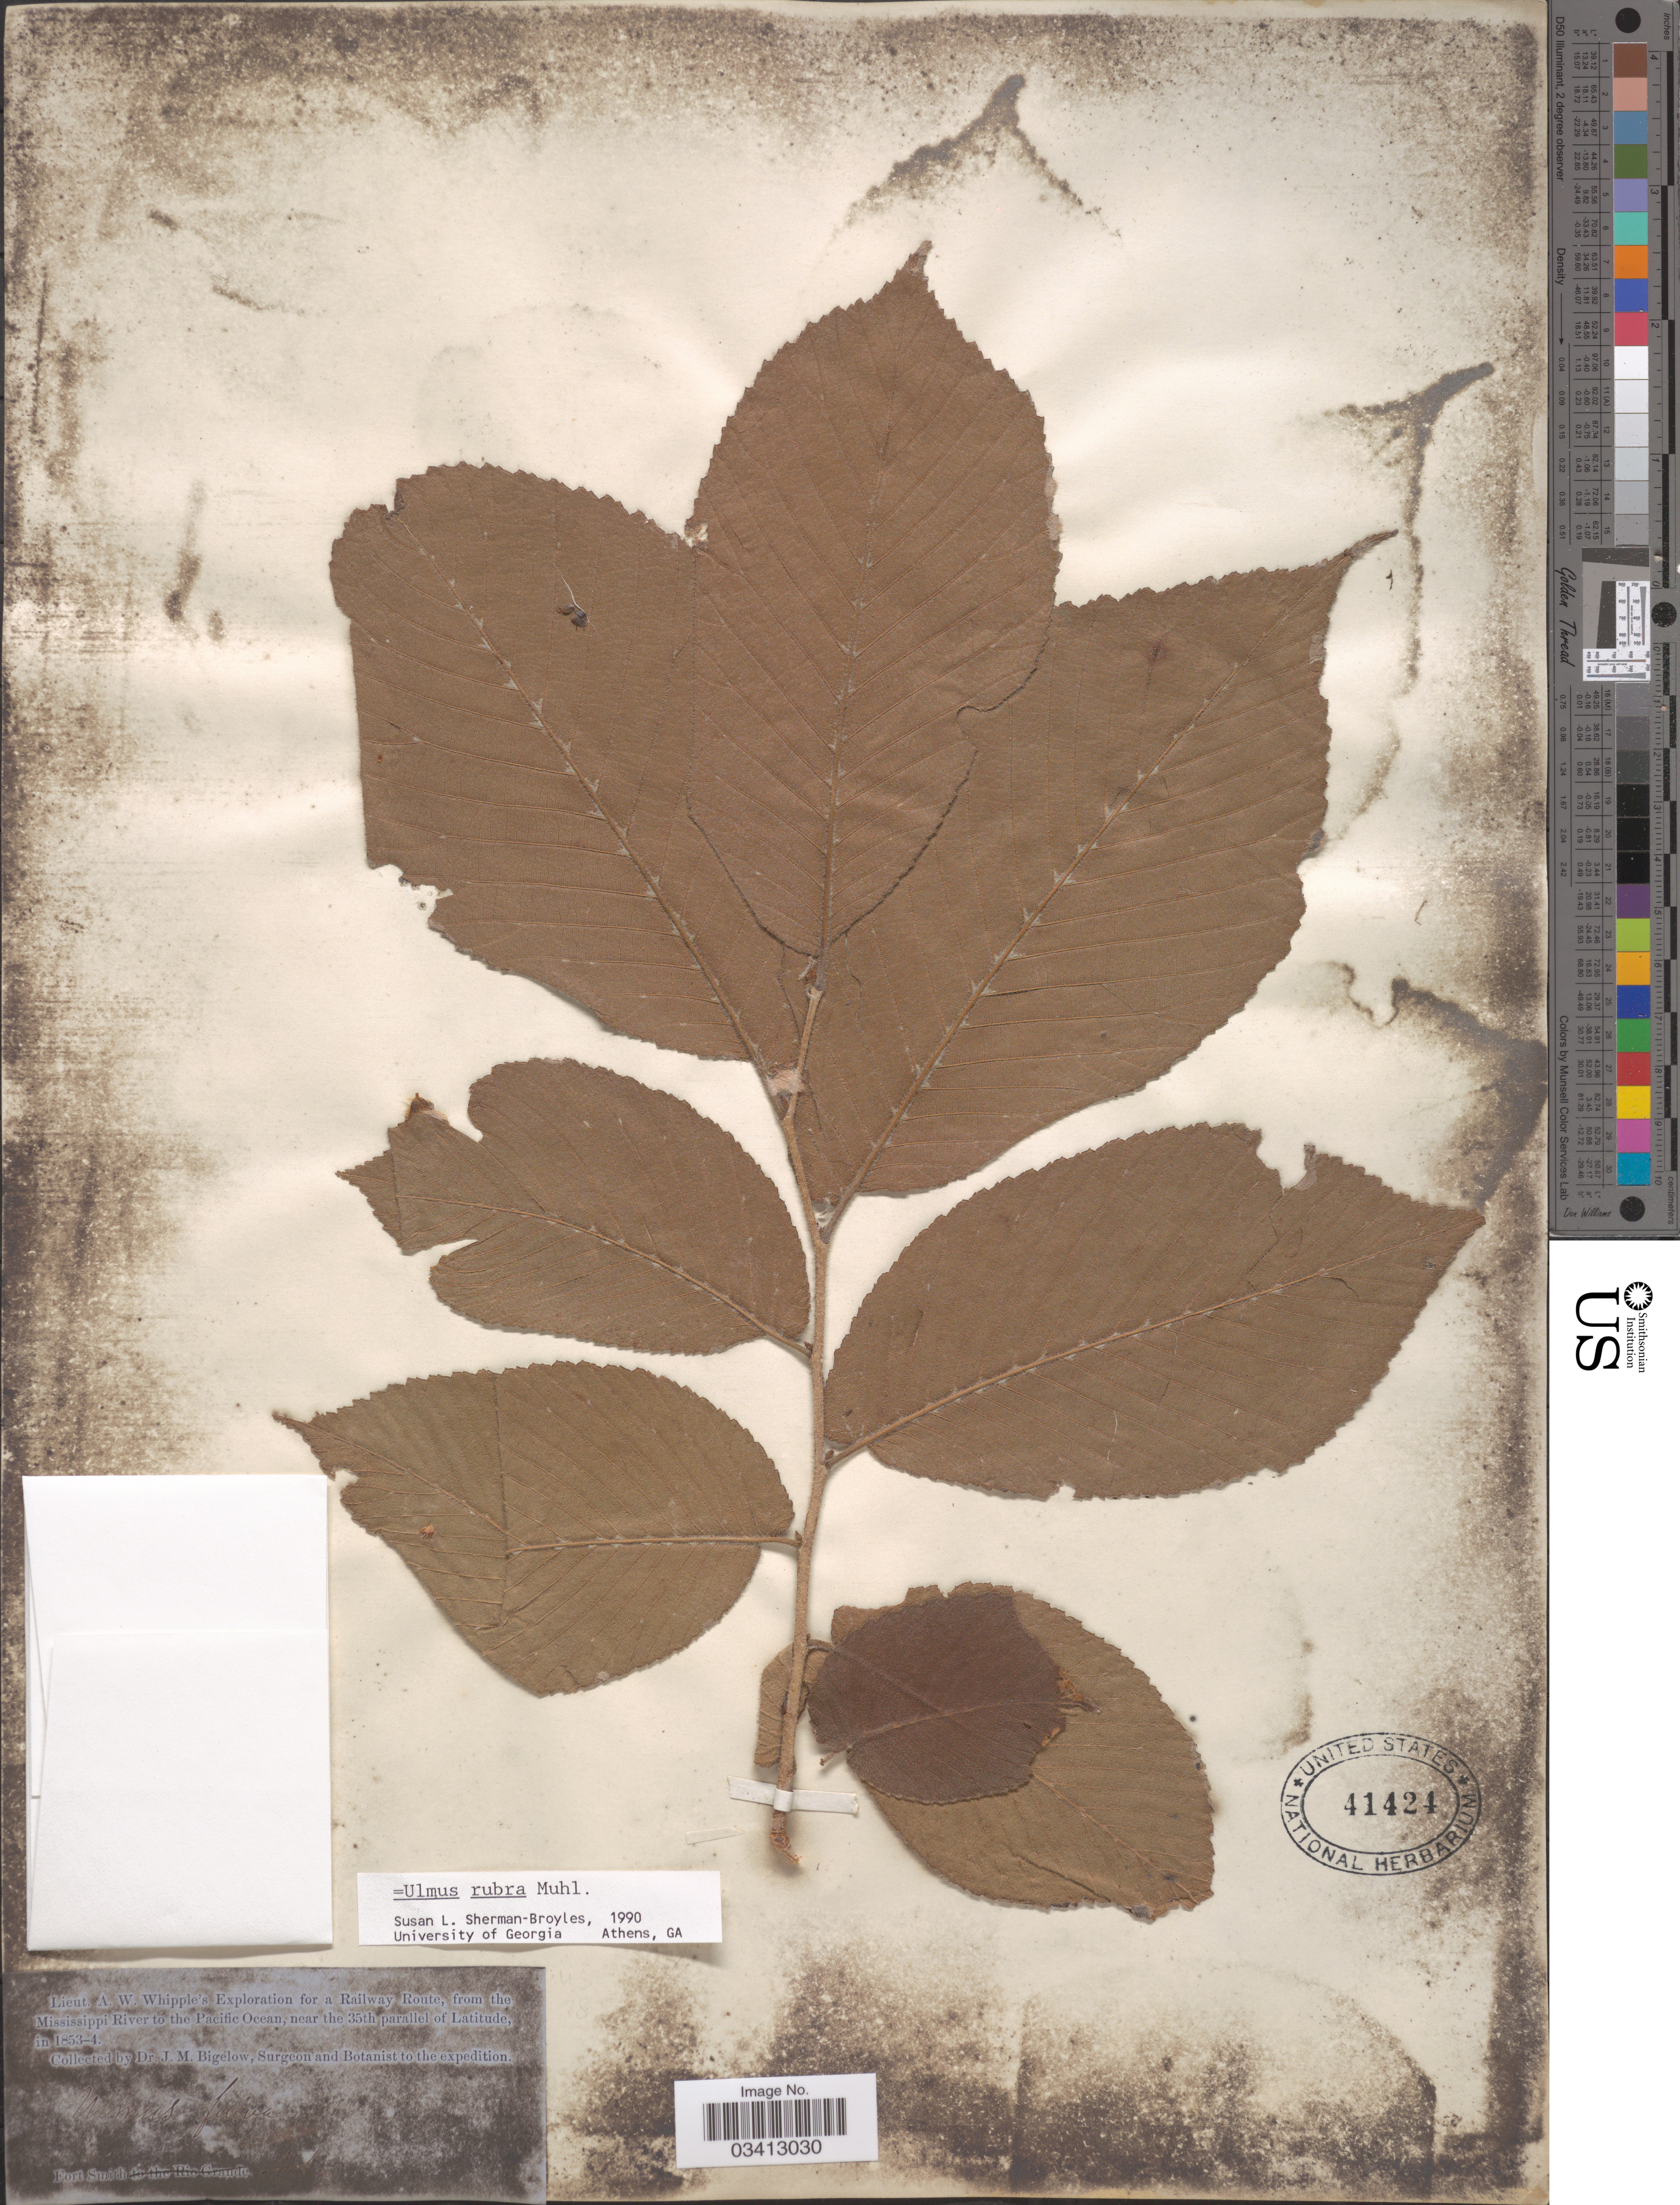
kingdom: Plantae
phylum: Tracheophyta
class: Magnoliopsida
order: Rosales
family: Ulmaceae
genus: Ulmus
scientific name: Ulmus rubra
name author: Muhl.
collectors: J. M. Bigelow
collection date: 1853/1854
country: United States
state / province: Arkansas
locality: Railway Route, from the Mississippi River to the Pacific Ocean. Fort Smith.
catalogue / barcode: US 41424